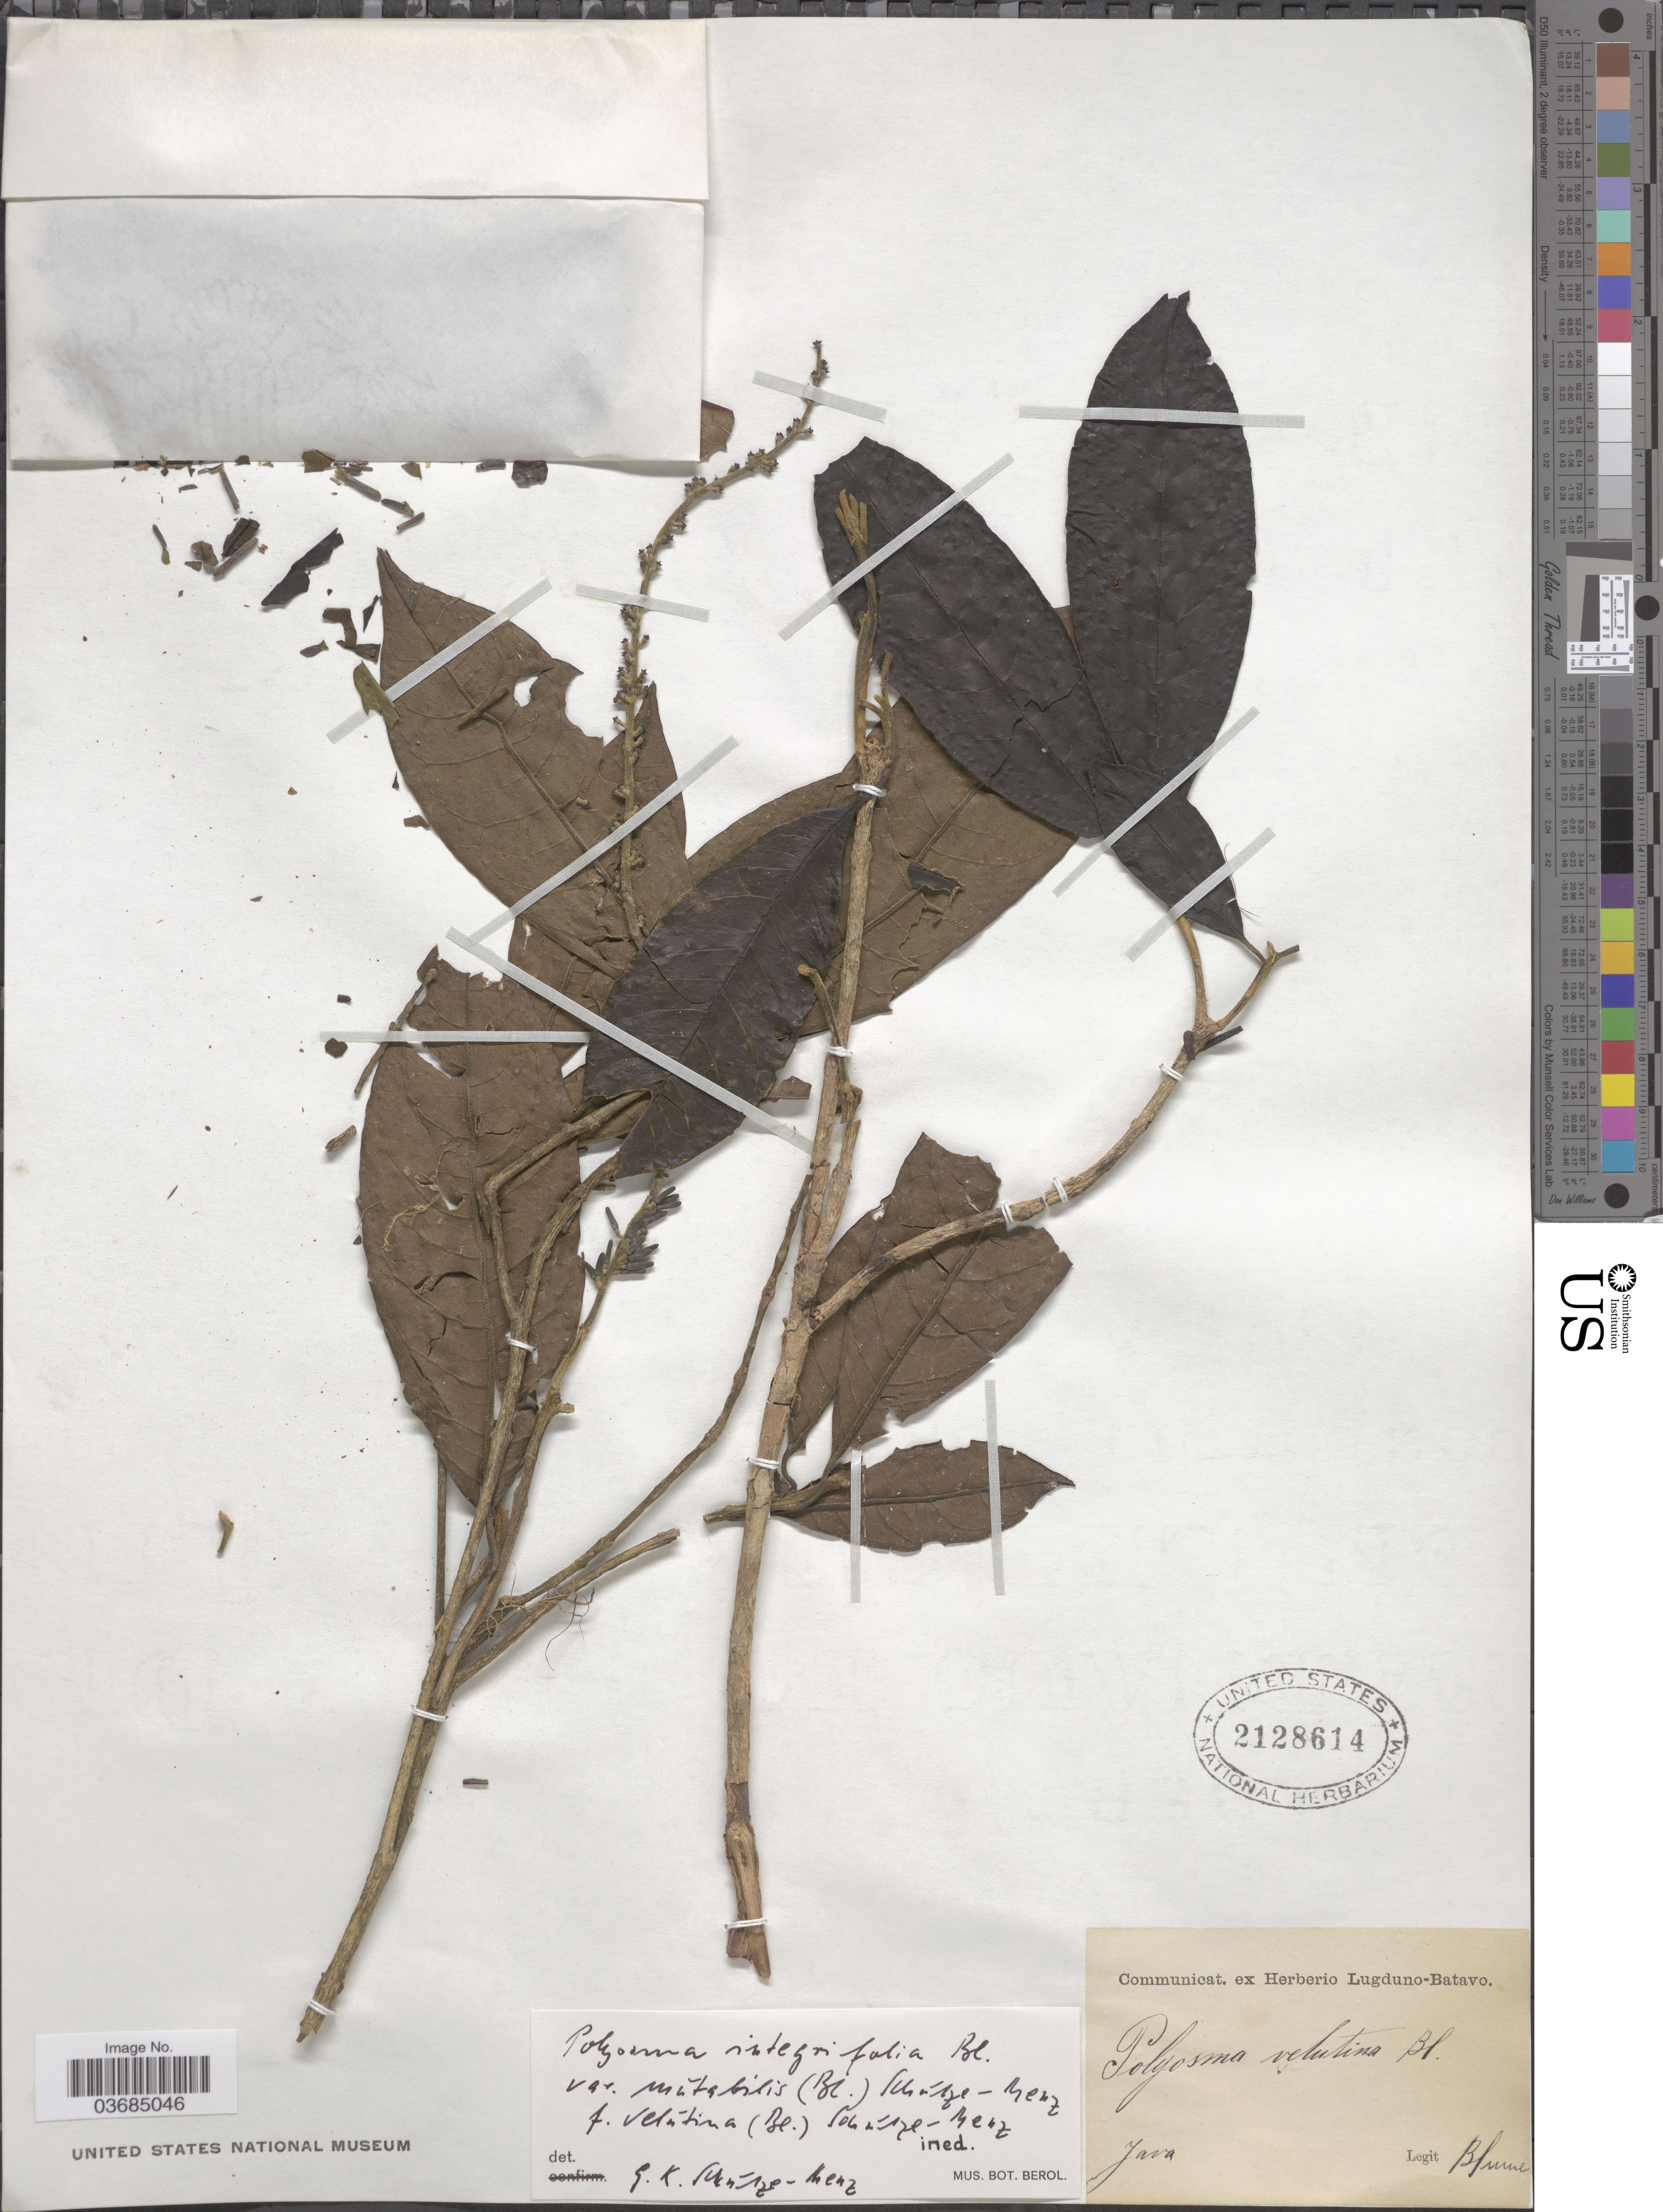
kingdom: Plantae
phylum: Tracheophyta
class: Magnoliopsida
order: Escalloniales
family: Escalloniaceae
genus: Polyosma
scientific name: Polyosma integrifolia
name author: Blume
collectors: -. Blume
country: Indonesia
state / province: Java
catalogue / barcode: US 2128614